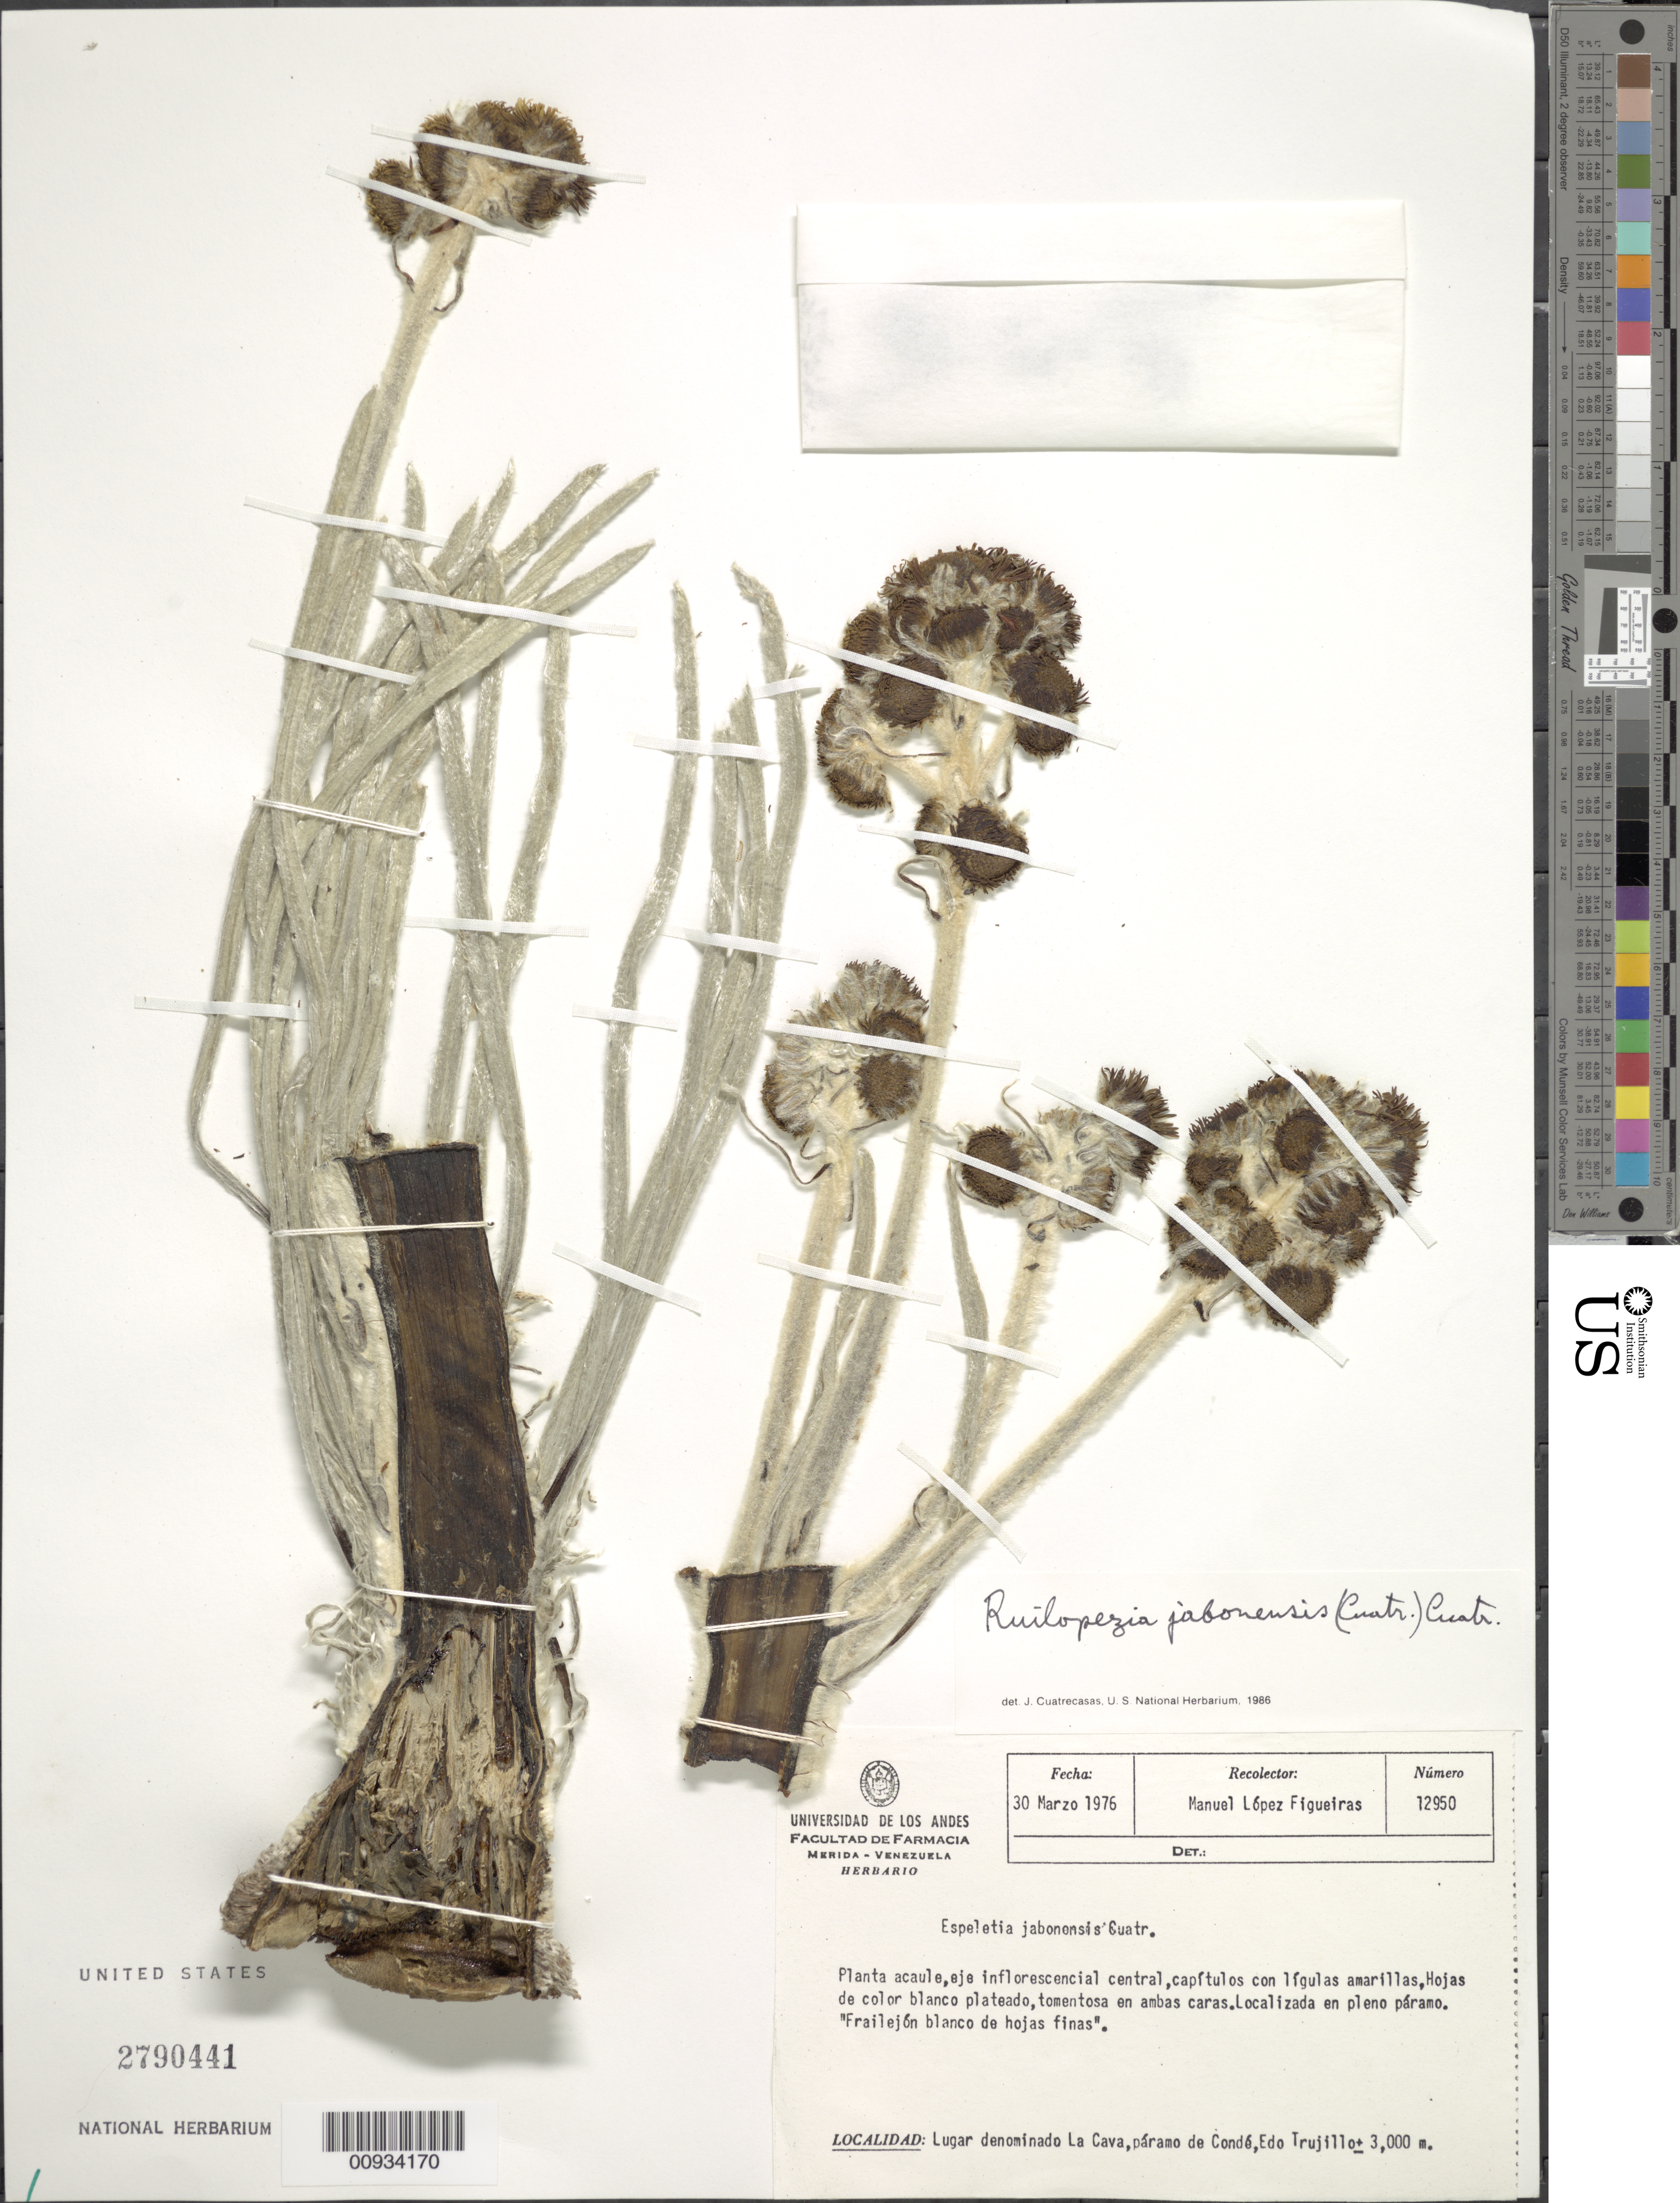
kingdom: Plantae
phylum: Tracheophyta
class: Magnoliopsida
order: Asterales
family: Asteraceae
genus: Ruilopezia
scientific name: Ruilopezia jabonensis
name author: (Cuatrec.) Cuatrec.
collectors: M. López Figueiras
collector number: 12950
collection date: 1976-03-30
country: Venezuela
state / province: Trujillo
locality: Lugar denominado La Cava, paramo de Conde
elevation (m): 3000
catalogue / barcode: US 2790441